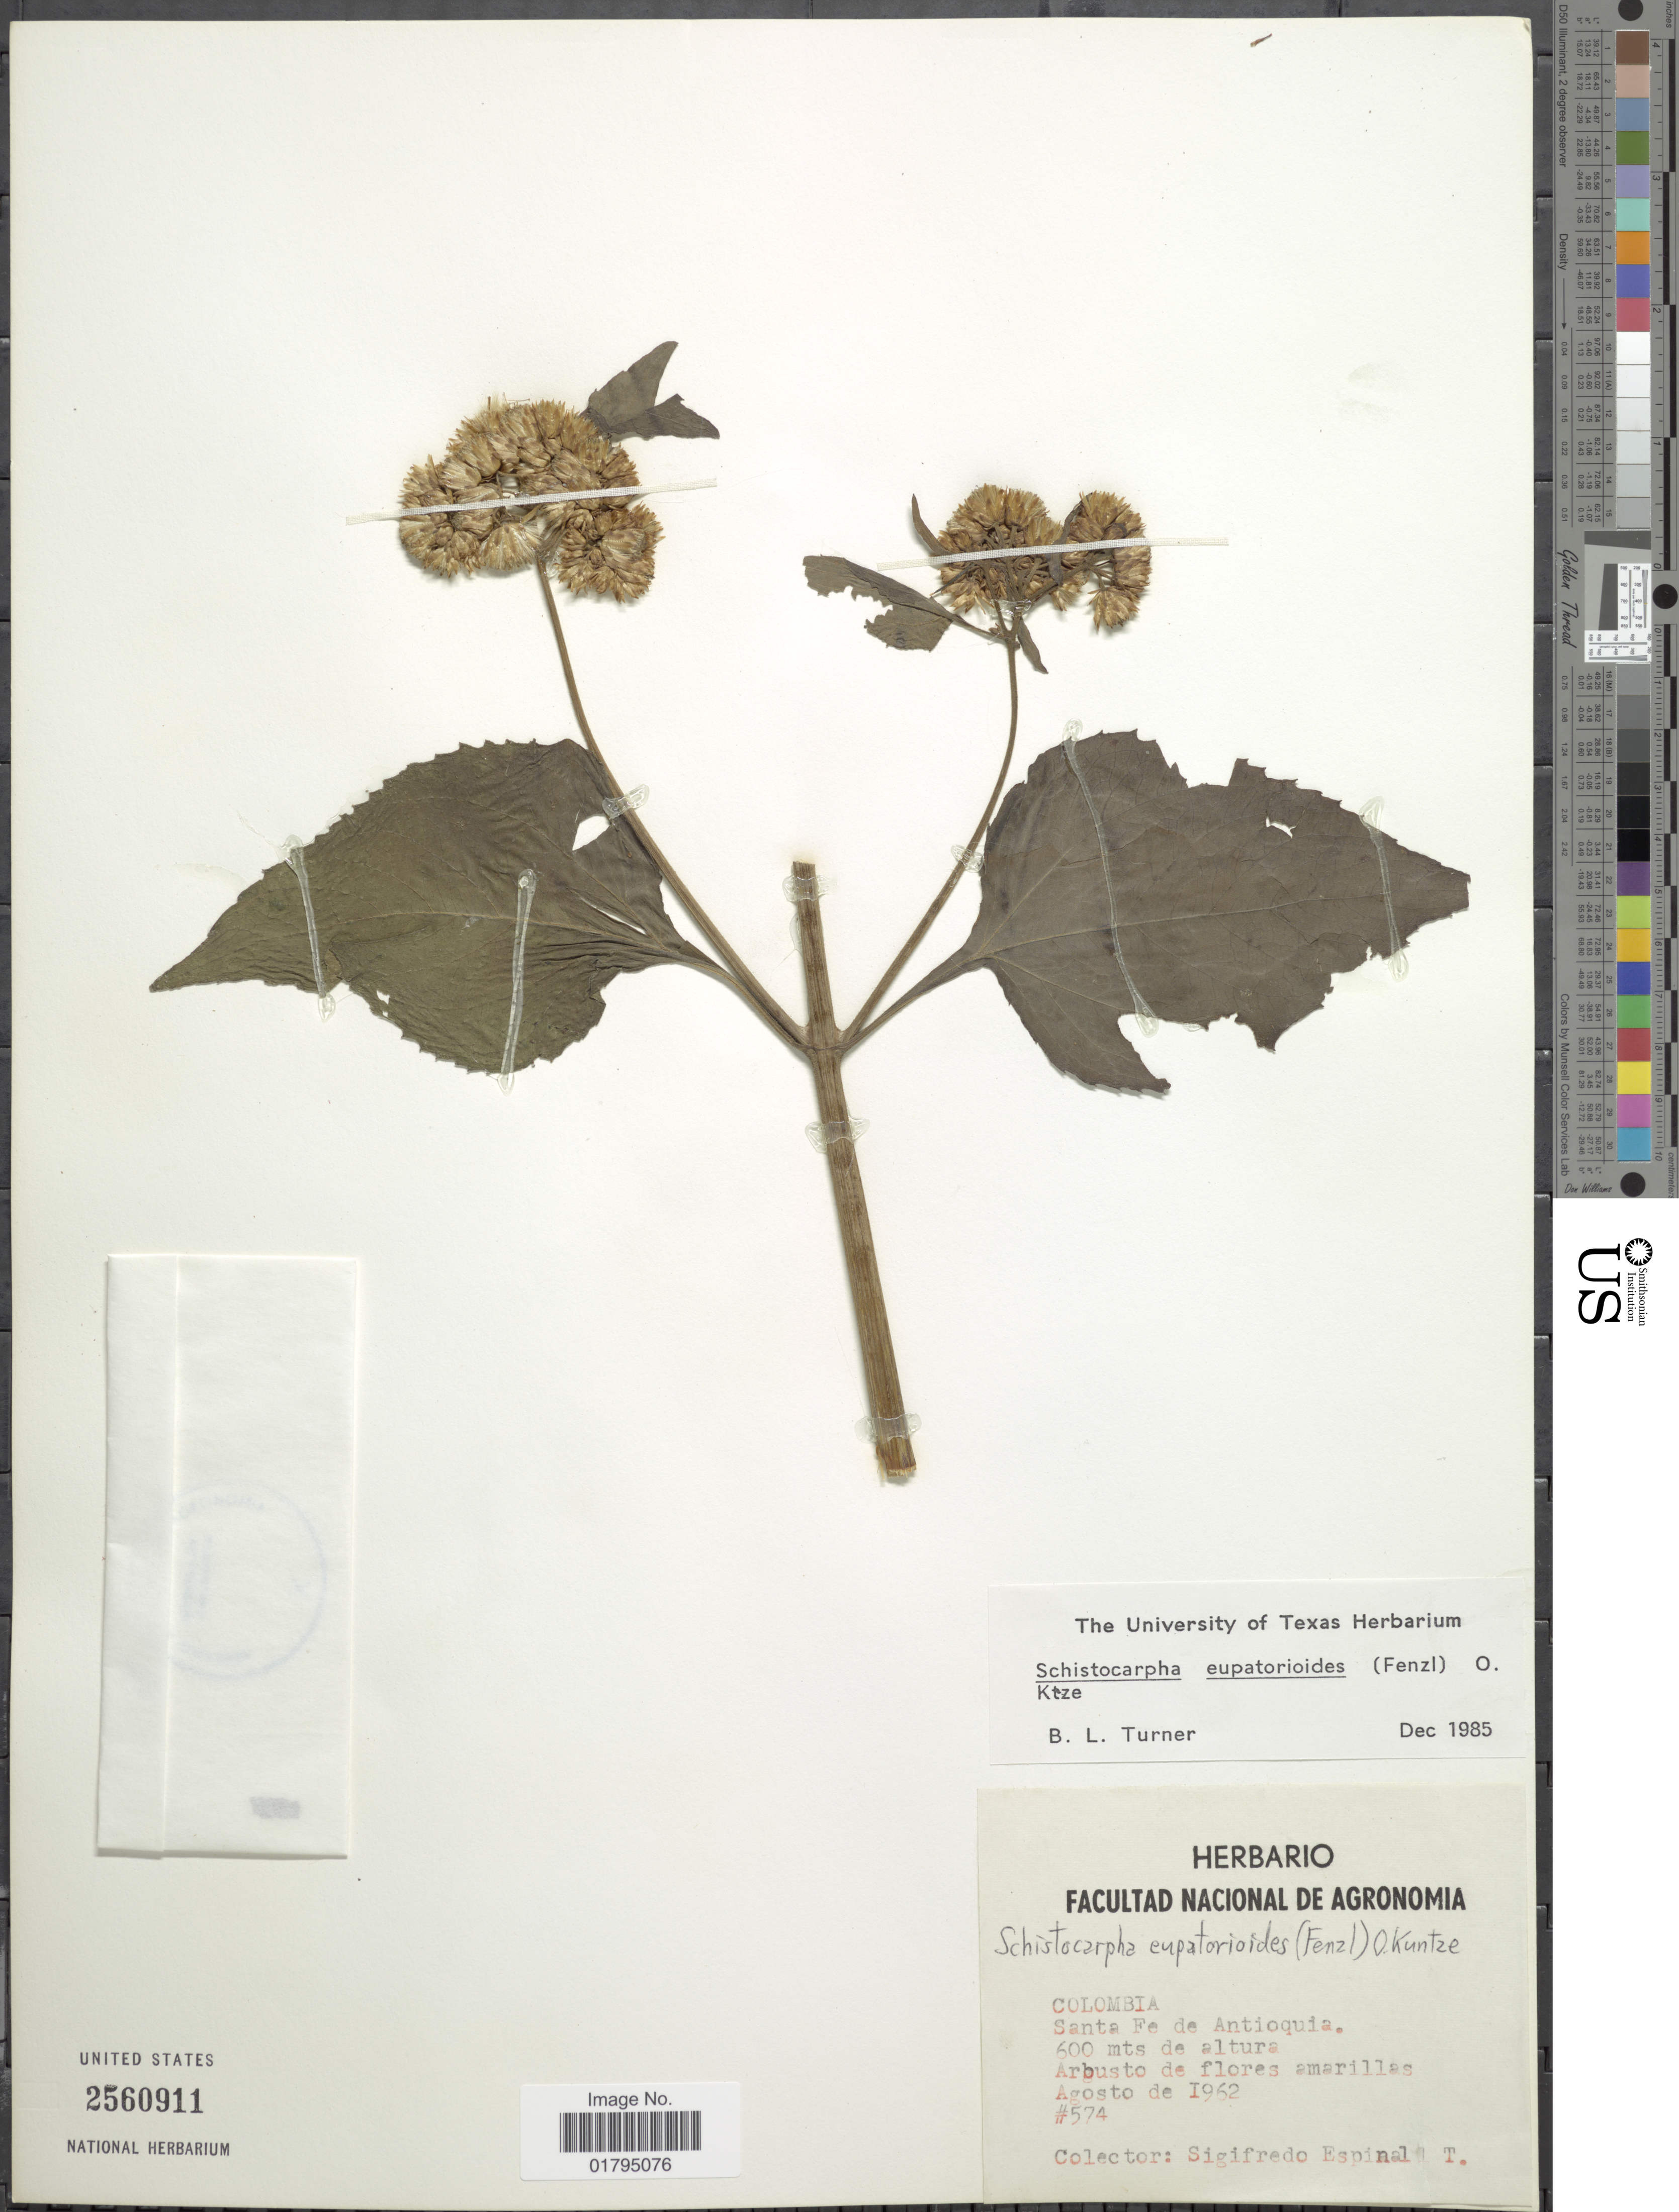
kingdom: Plantae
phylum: Tracheophyta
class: Magnoliopsida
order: Asterales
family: Asteraceae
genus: Schistocarpha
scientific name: Schistocarpha eupatorioides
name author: (Fenzl) Kuntze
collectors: S. T. Espinal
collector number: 574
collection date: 1962-08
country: Colombia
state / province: Antioquia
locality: Colombia. Santa Fe de Antioquia.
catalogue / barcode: US 2560911